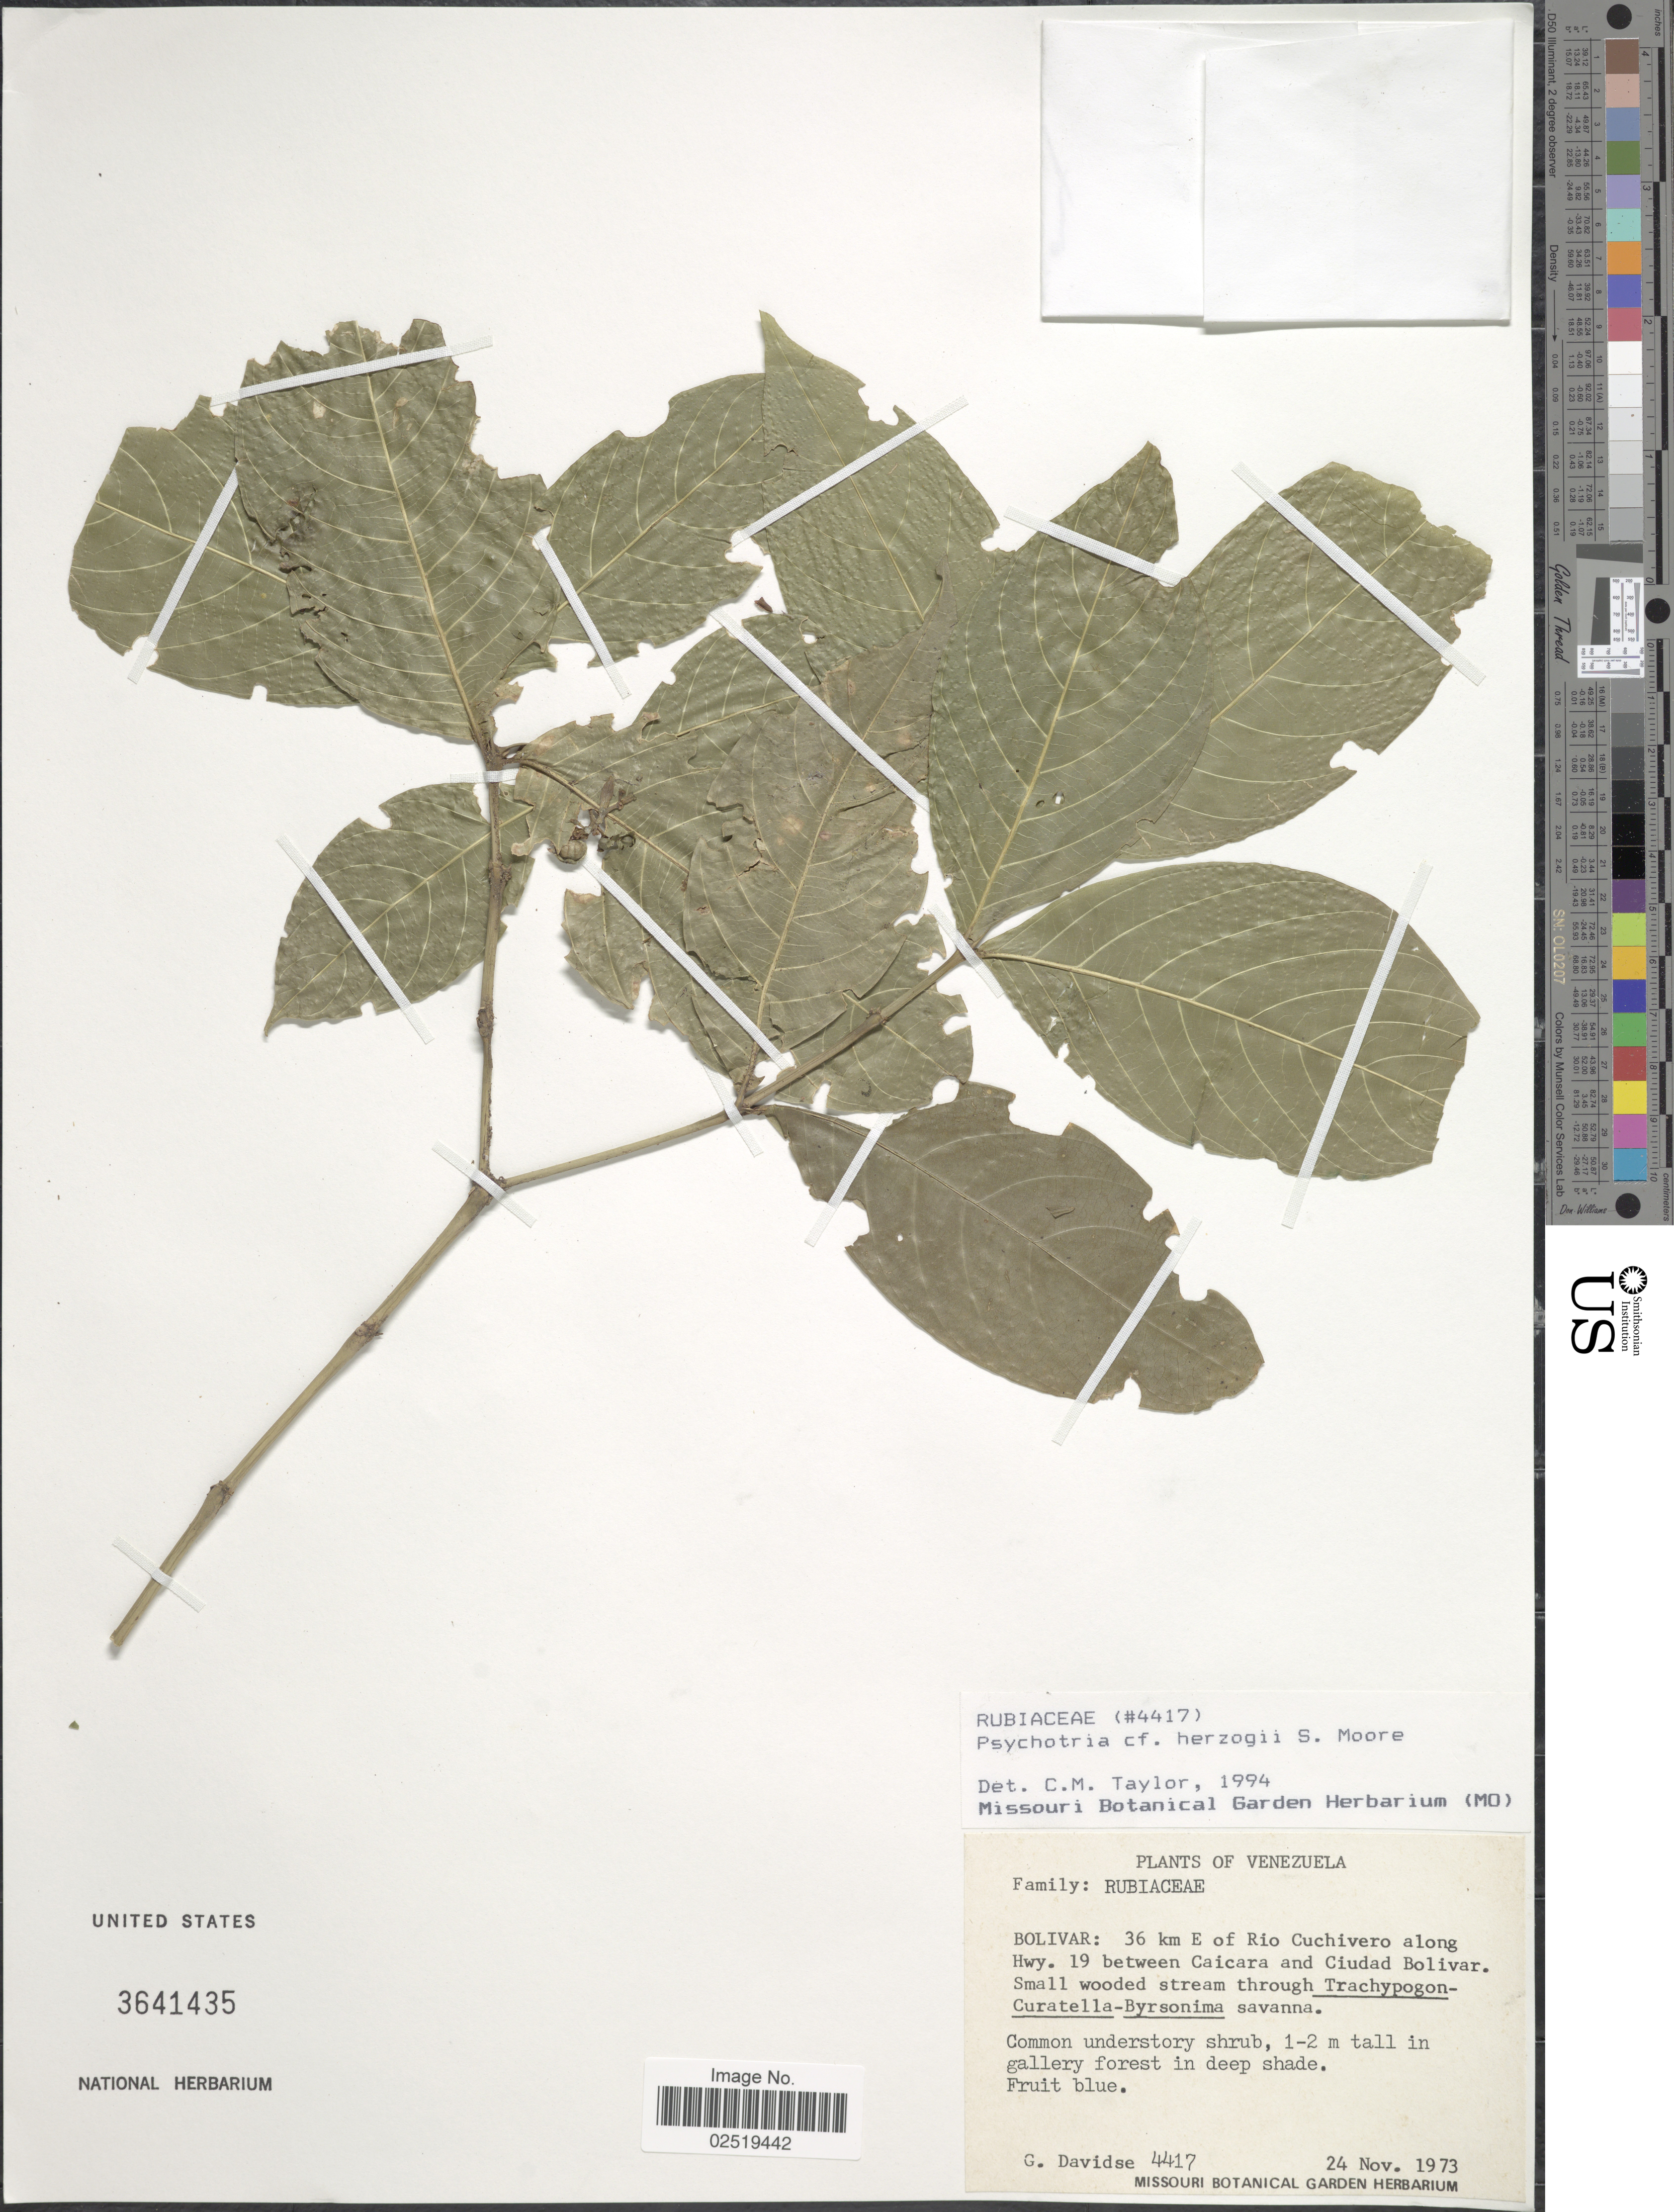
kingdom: Plantae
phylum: Tracheophyta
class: Magnoliopsida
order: Gentianales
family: Rubiaceae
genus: Psychotria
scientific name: Psychotria herzogii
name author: S. Moore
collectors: G. Davidse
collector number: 4417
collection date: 1973-11-24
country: Venezuela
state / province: Bolivar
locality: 36 km E of Rio Cuchivero along Hwy. 19 between Caicara and Ciudad Bolivar, small wooded stream.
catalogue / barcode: US 3641435